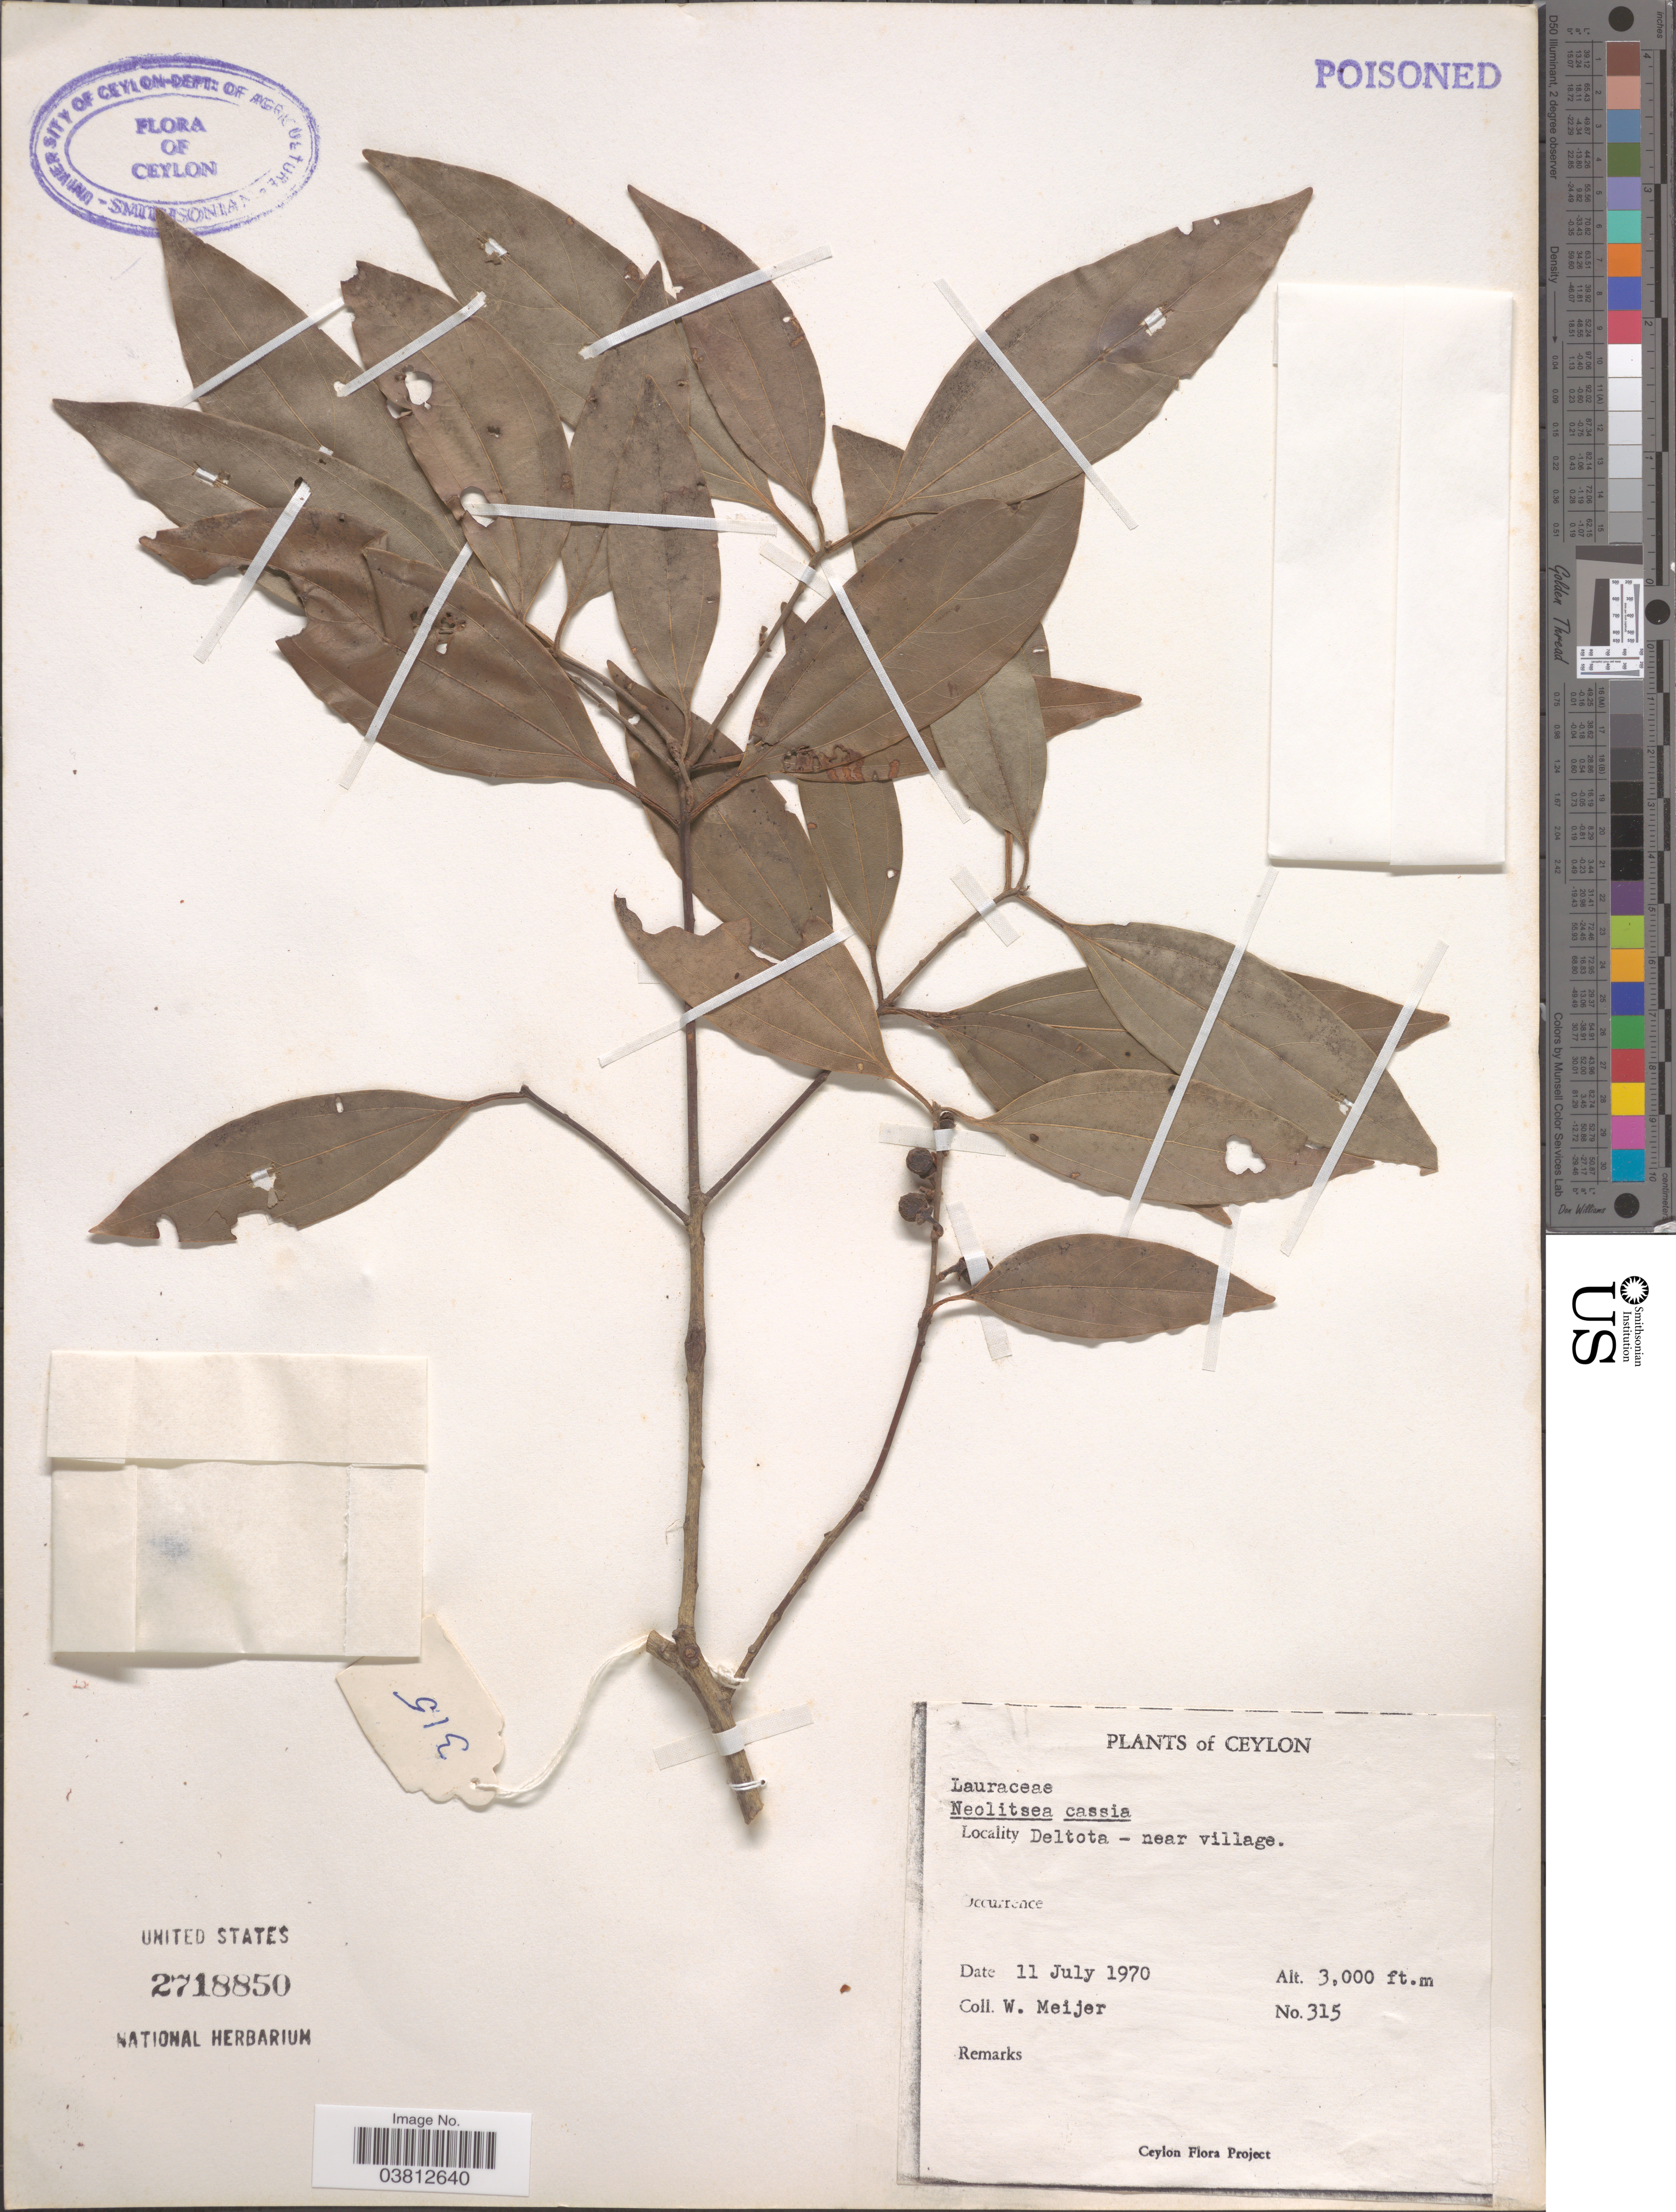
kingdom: Plantae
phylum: Tracheophyta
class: Magnoliopsida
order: Laurales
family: Lauraceae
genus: Neolitsea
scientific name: Neolitsea cassia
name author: (L.) Kosterm.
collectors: W. Meijer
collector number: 315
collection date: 1970-07-11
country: Sri Lanka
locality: Ceylon. Deltota - near village.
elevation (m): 914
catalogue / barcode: US 2718850